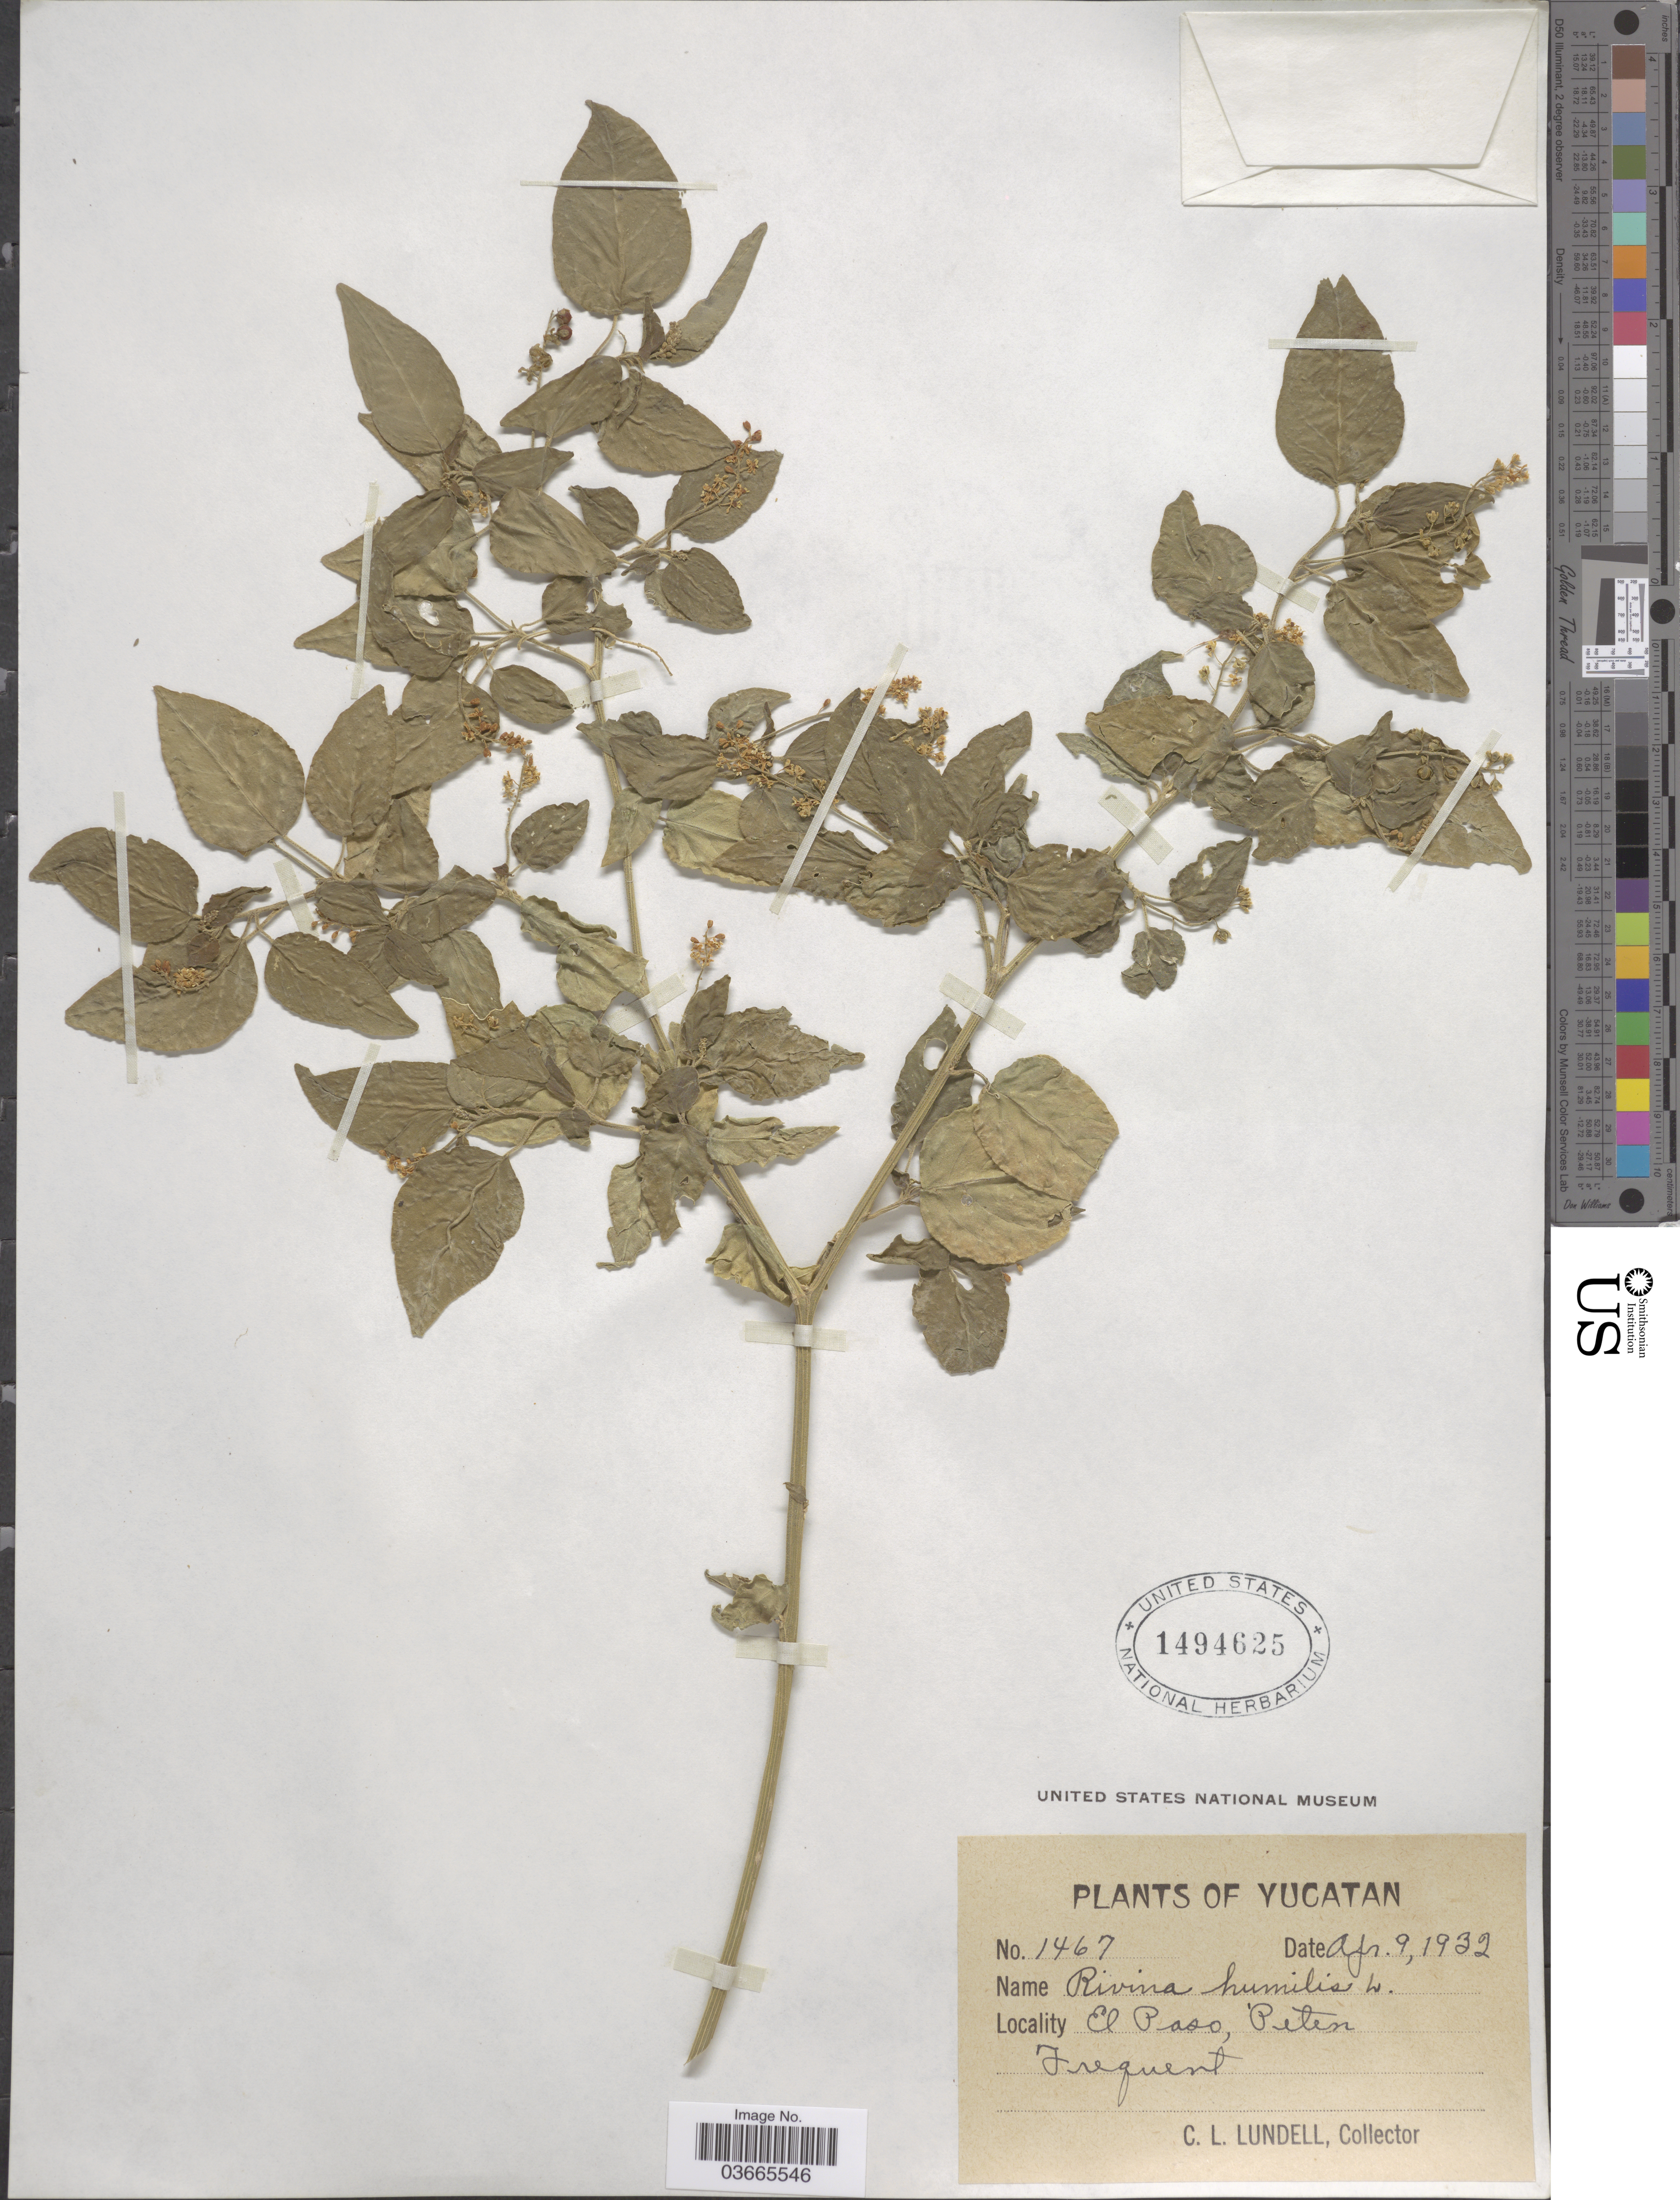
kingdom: Plantae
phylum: Tracheophyta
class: Magnoliopsida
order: Caryophyllales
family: Phytolaccaceae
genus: Rivina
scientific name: Rivina humilis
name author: L.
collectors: C. L. Lundell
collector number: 1467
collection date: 1932-04-09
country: Mexico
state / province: Yucatán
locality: El Paso, Peten.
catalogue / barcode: US 1494625